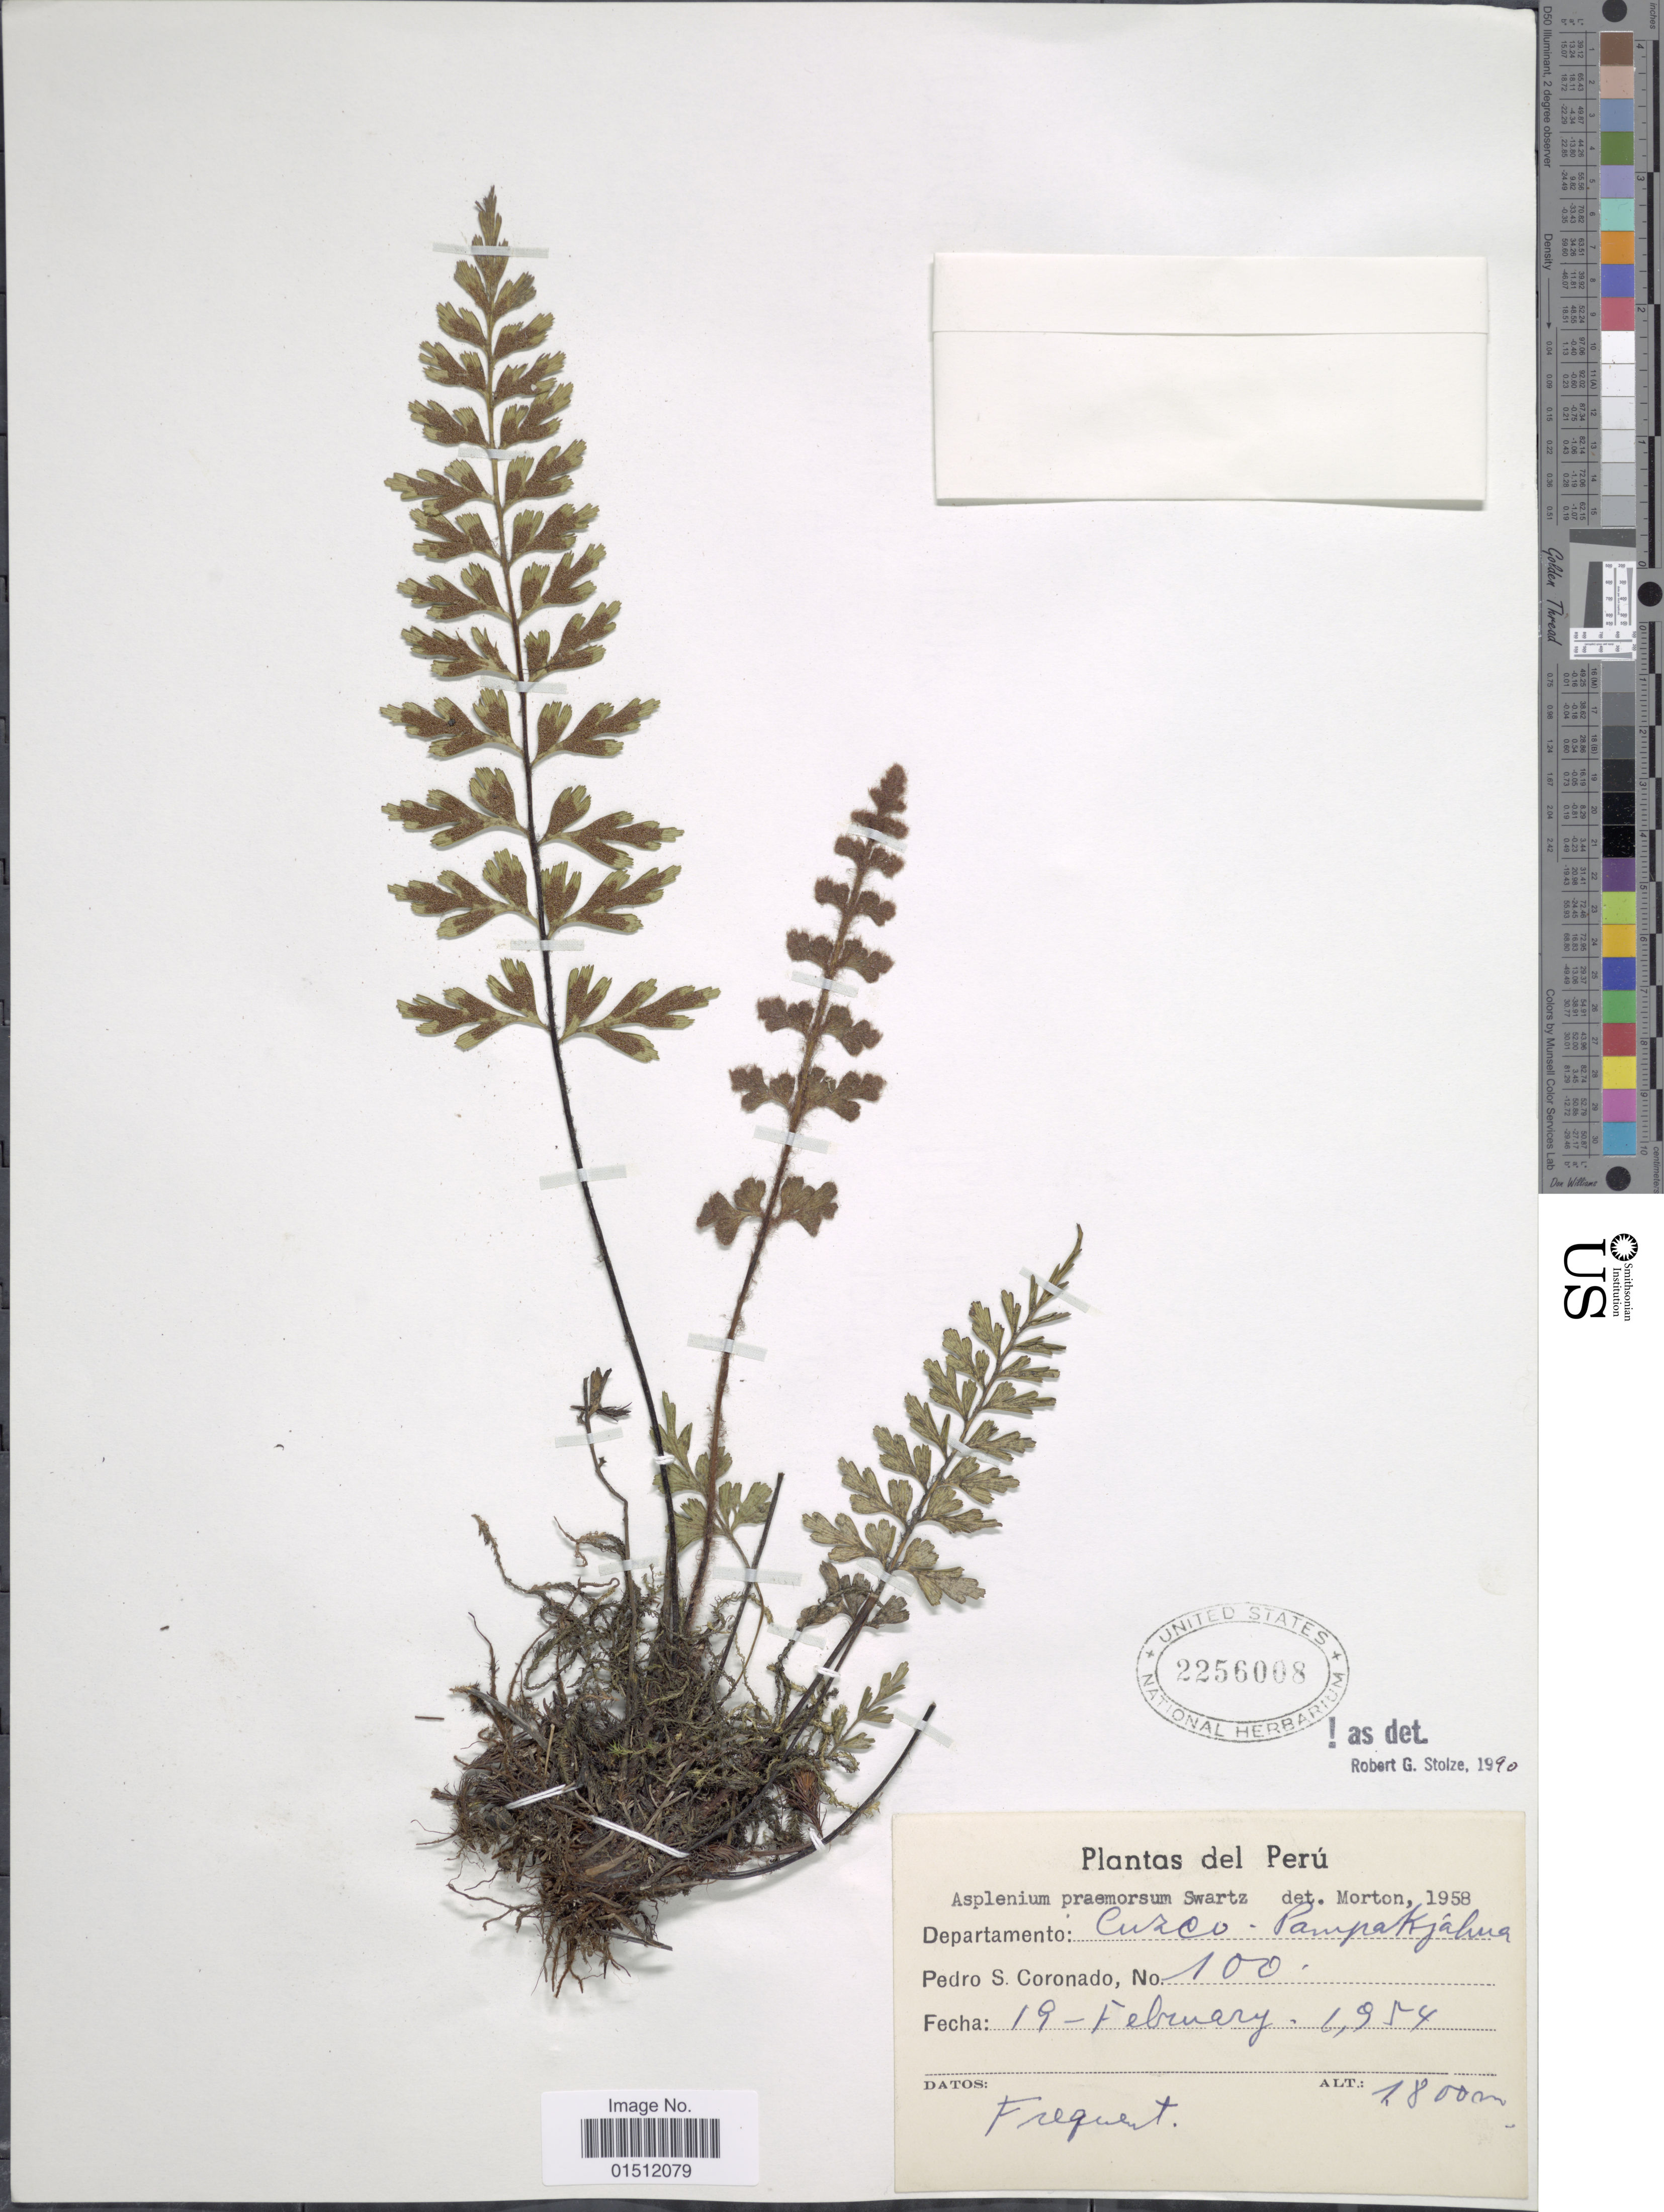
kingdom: Plantae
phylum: Tracheophyta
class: Polypodiopsida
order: Polypodiales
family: Aspleniaceae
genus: Asplenium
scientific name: Asplenium praemorsum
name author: Sw.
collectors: P. Coronado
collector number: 100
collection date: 1954-02-19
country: Peru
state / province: Cusco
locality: Cuzco. Pampa Kjahua [interpreted]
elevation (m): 1800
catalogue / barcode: US 2256008